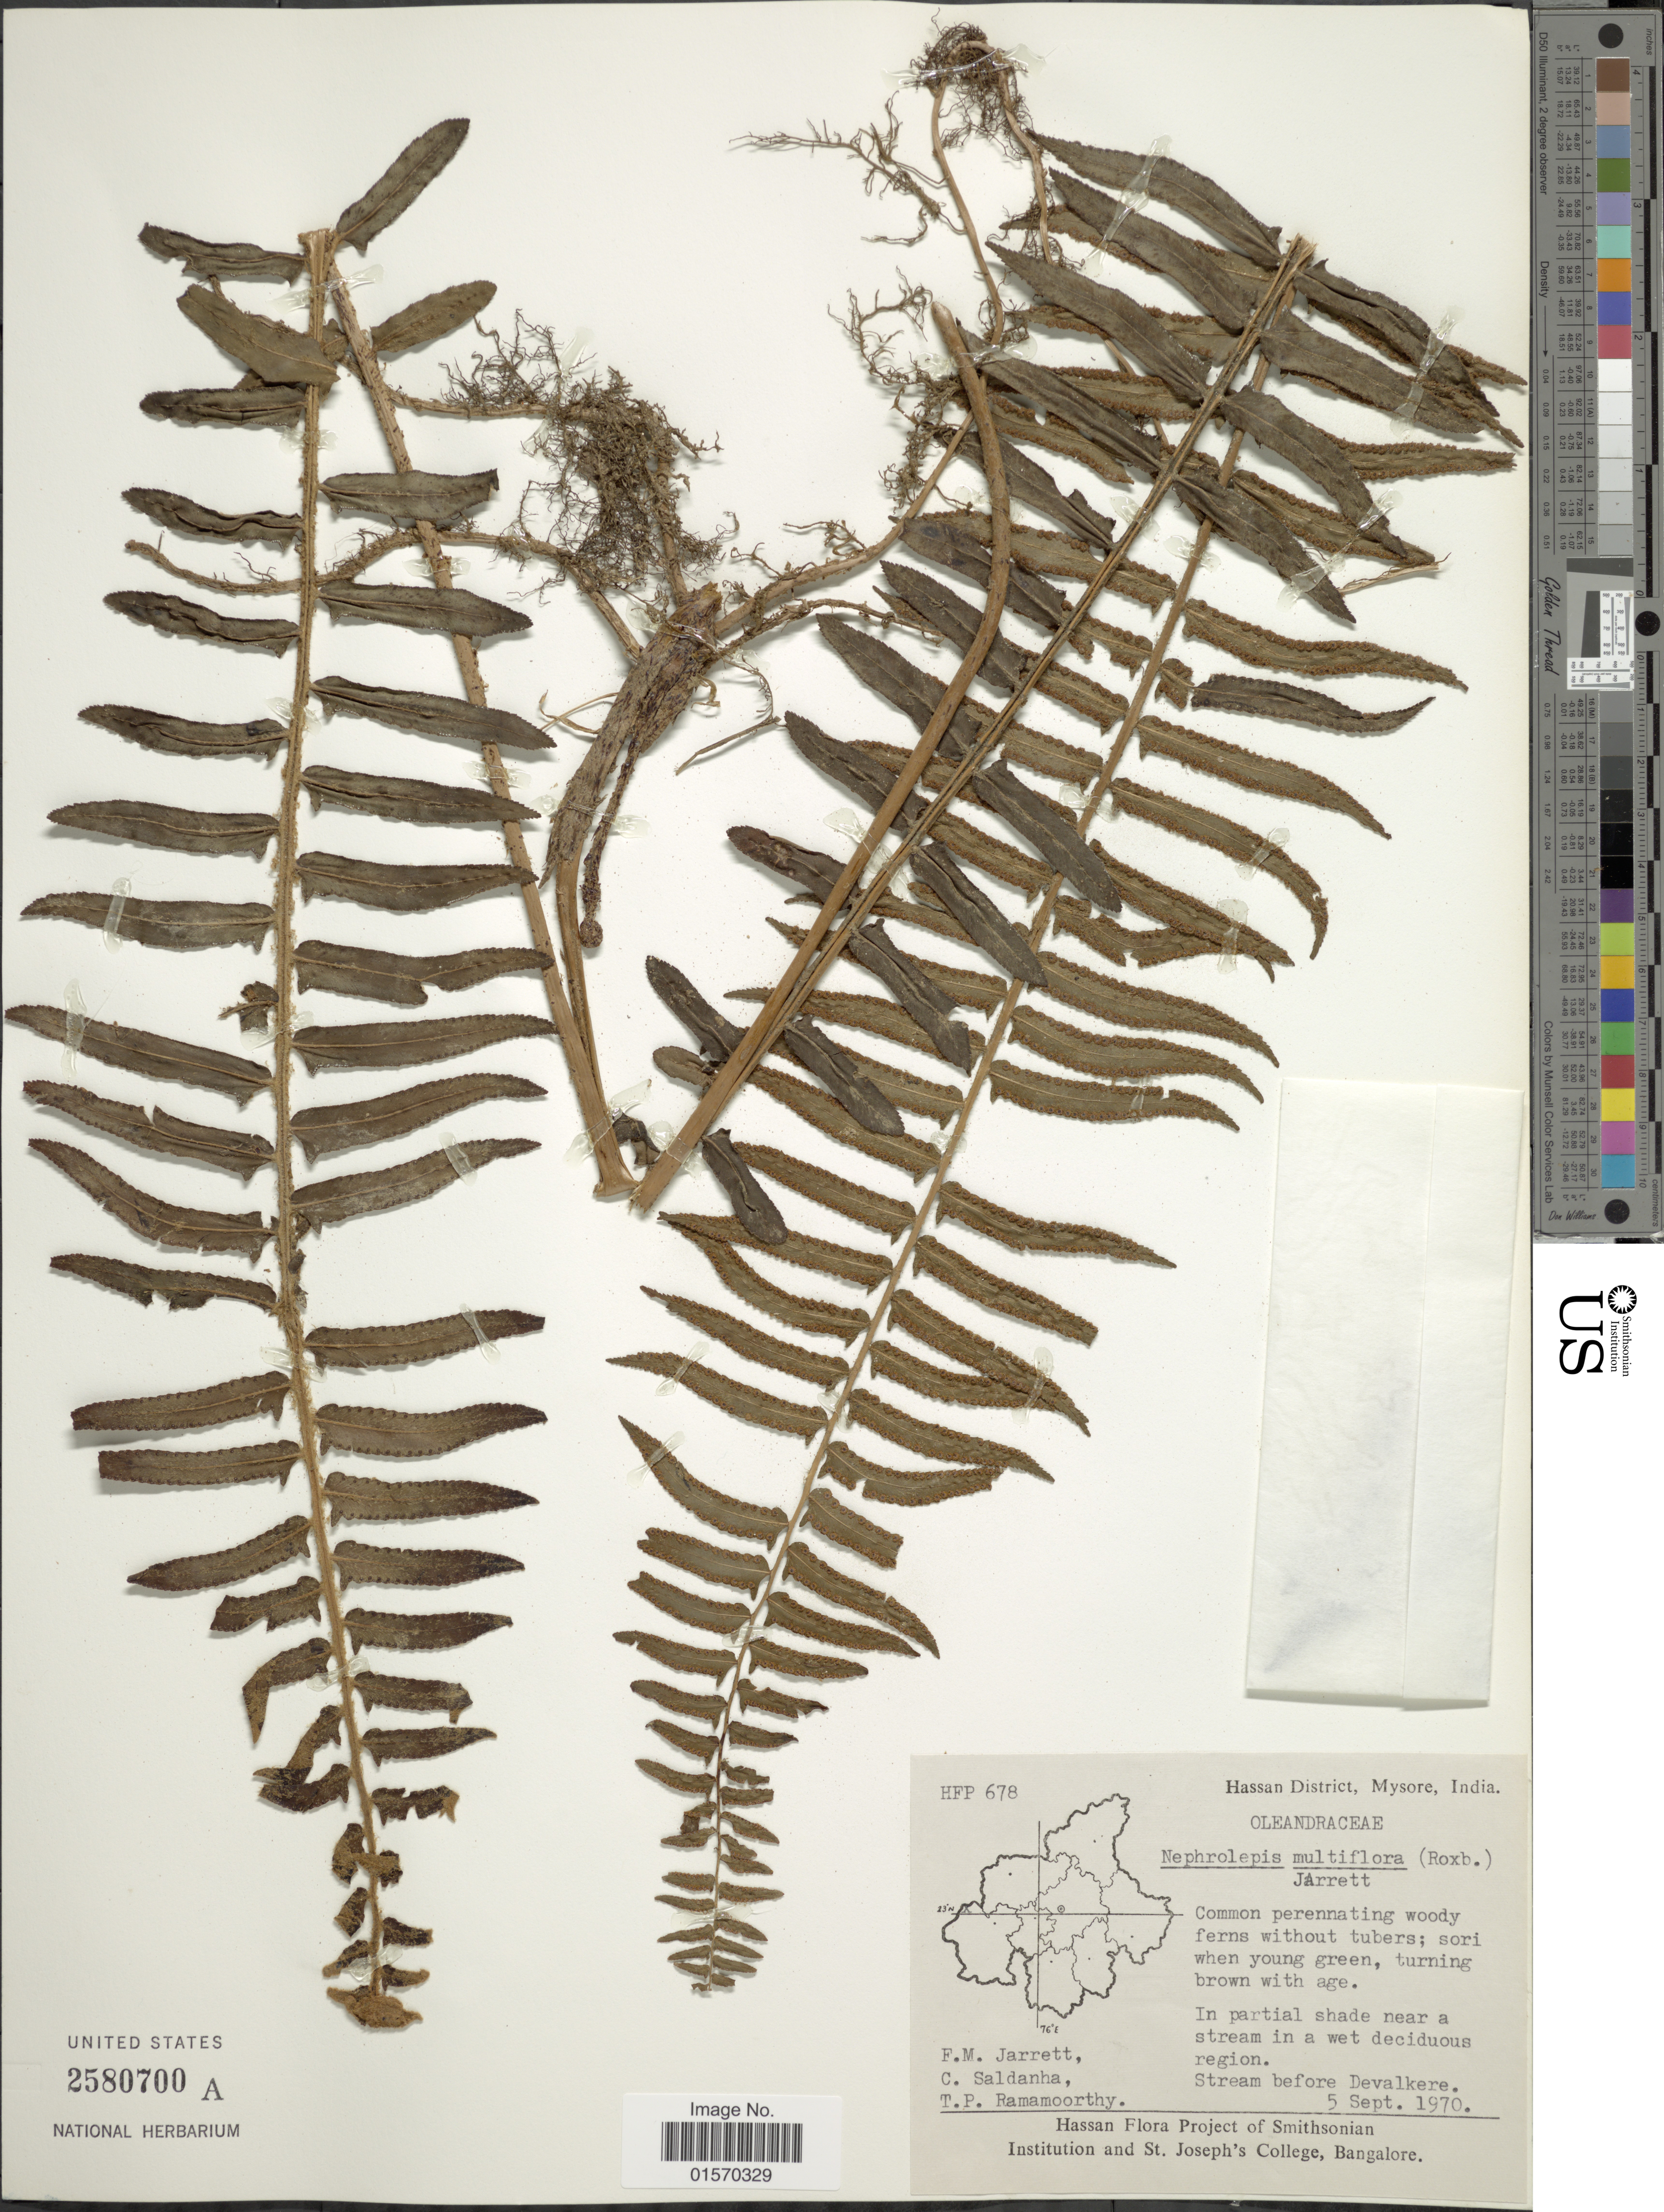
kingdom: Plantae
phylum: Tracheophyta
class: Polypodiopsida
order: Polypodiales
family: Nephrolepidaceae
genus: Nephrolepis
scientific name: Nephrolepis multiflora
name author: (Roxb.) F.M. Jarrett ex C.V. Morton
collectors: F. M. Jarrett, C. Saldanha & T. P. Ramamoorthy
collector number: HFP 678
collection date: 1970-09-05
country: India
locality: Hassan District, Mysore. Stream before Devalkere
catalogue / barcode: US 2580700A